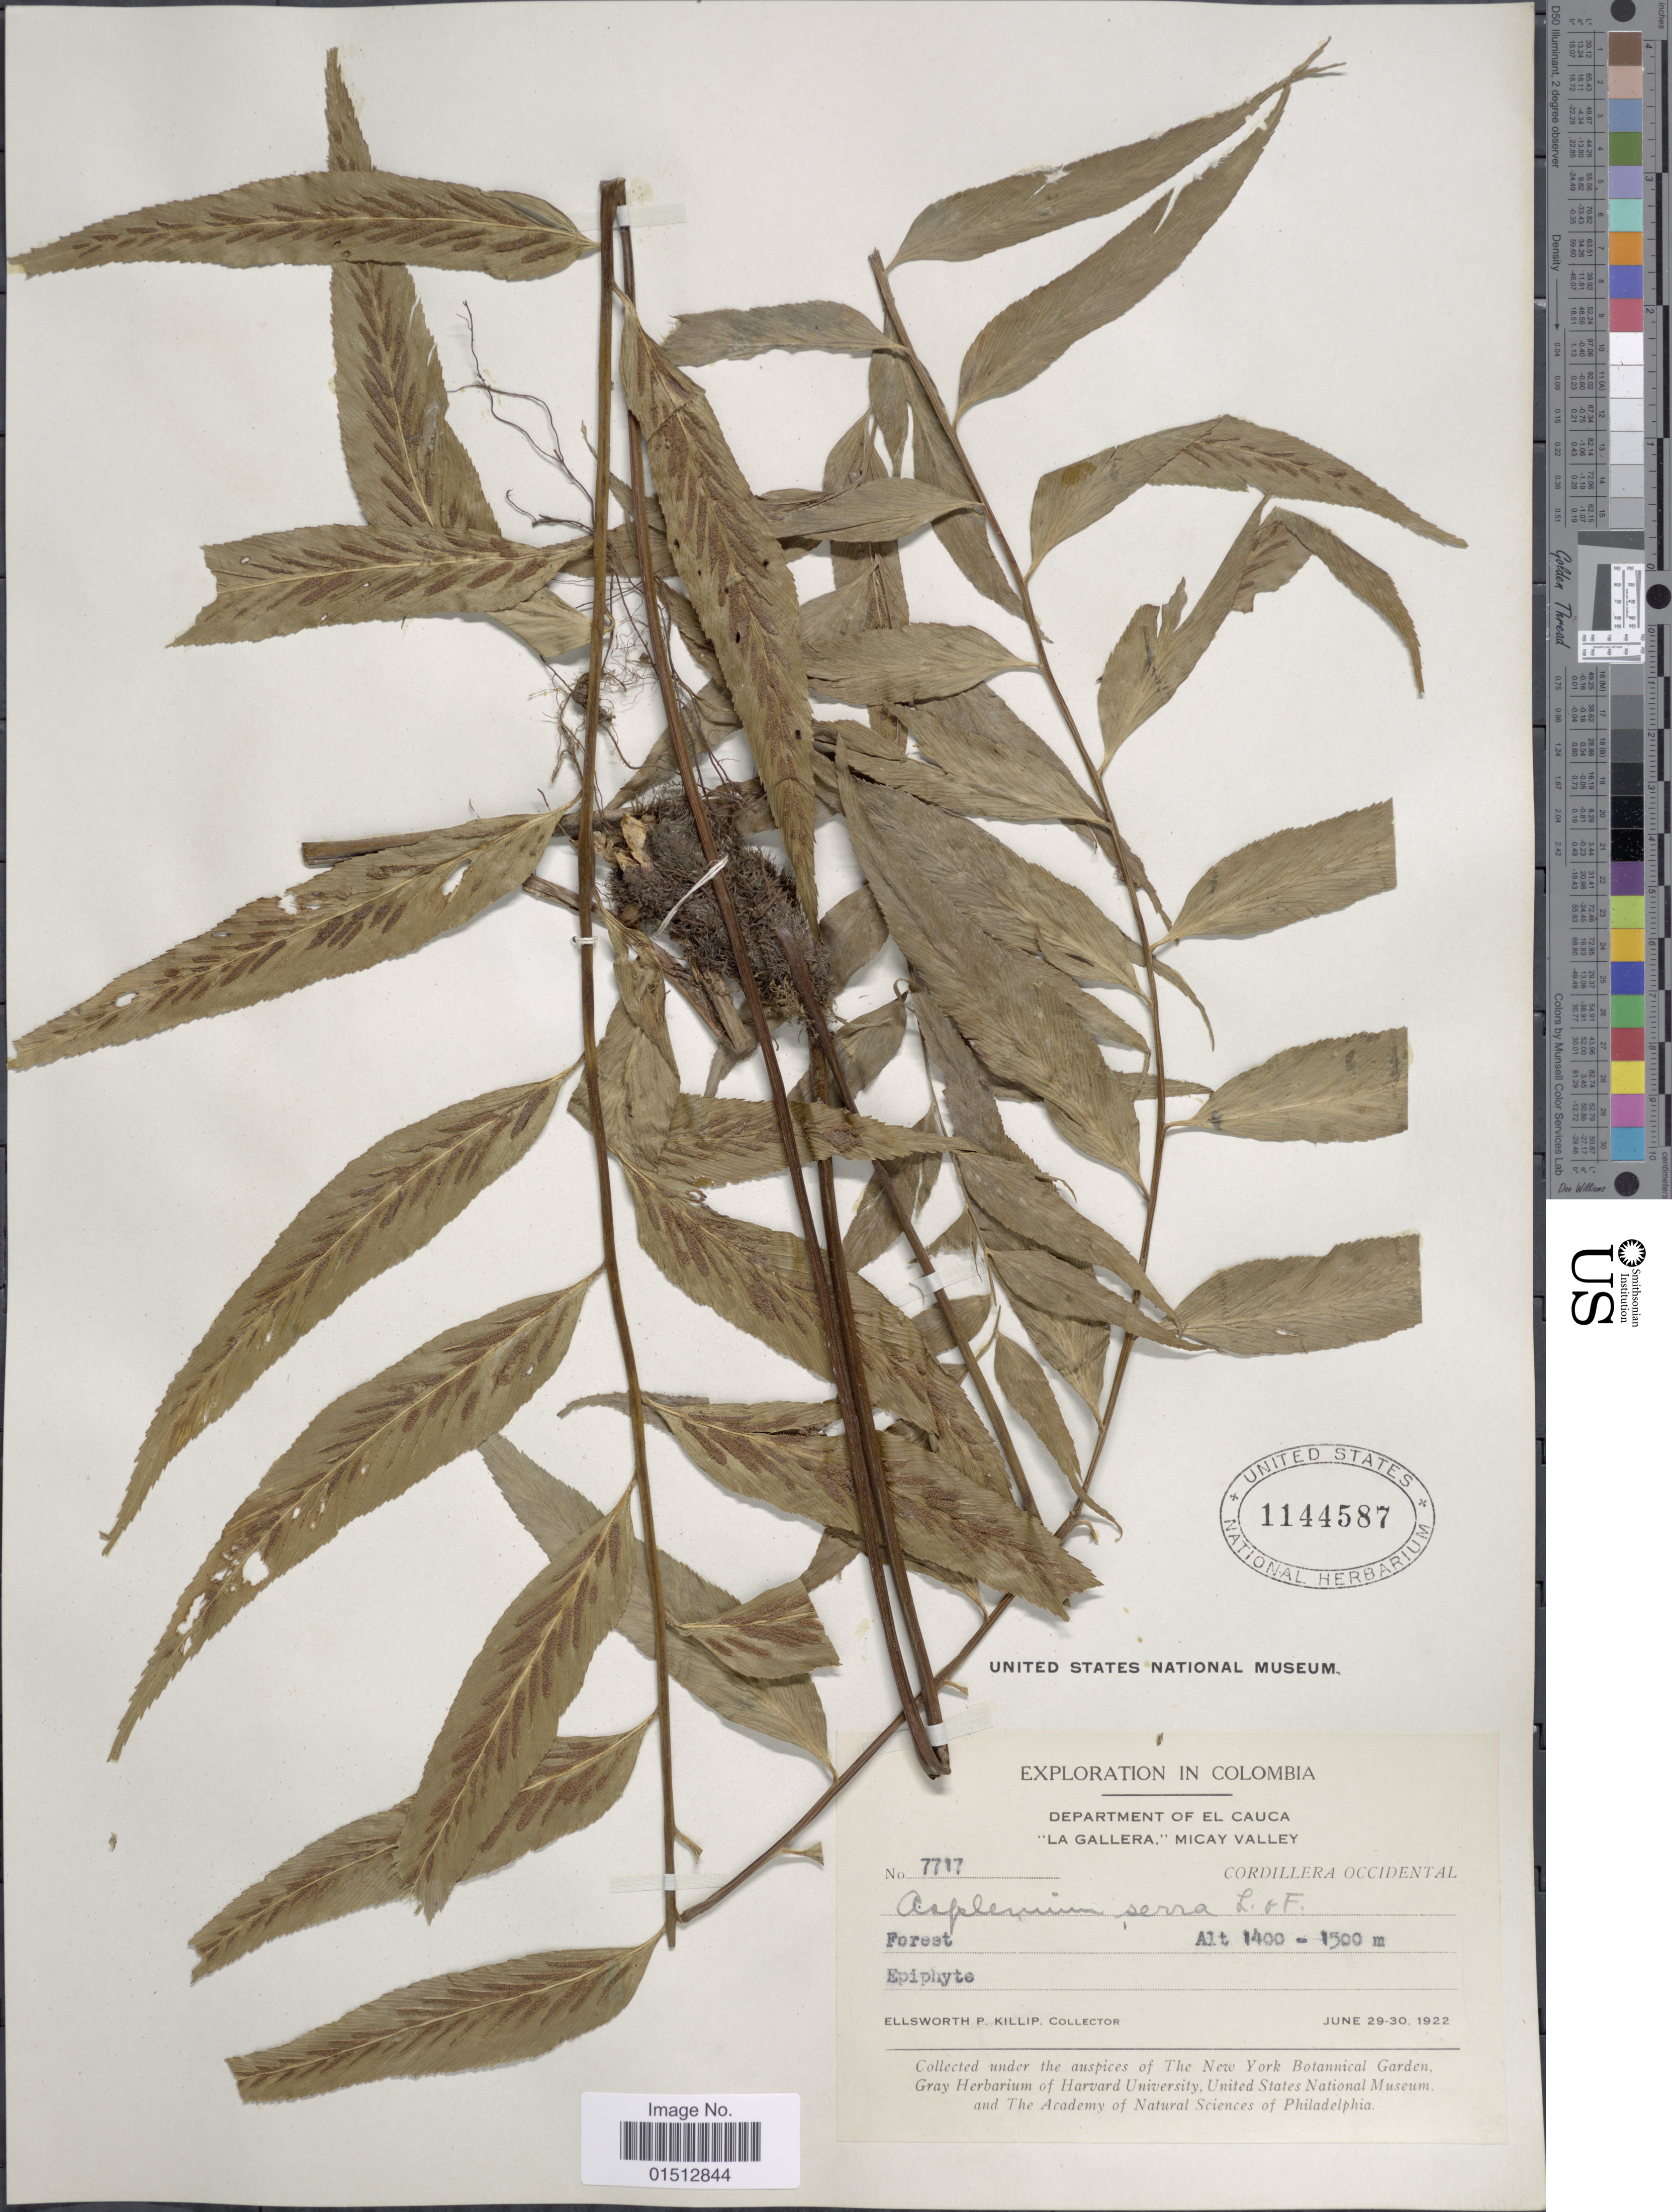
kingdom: Plantae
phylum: Tracheophyta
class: Polypodiopsida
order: Polypodiales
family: Aspleniaceae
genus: Asplenium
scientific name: Asplenium serra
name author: Langsd. & Fisch.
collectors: E. P. Killip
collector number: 7717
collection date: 1922-06-29/1922-06-30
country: Colombia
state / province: Cauca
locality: Colombia, Department of El Cauca, "La Gallera," Micay Valley, Cordillera Occidental.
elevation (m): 1400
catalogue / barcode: US 1144587